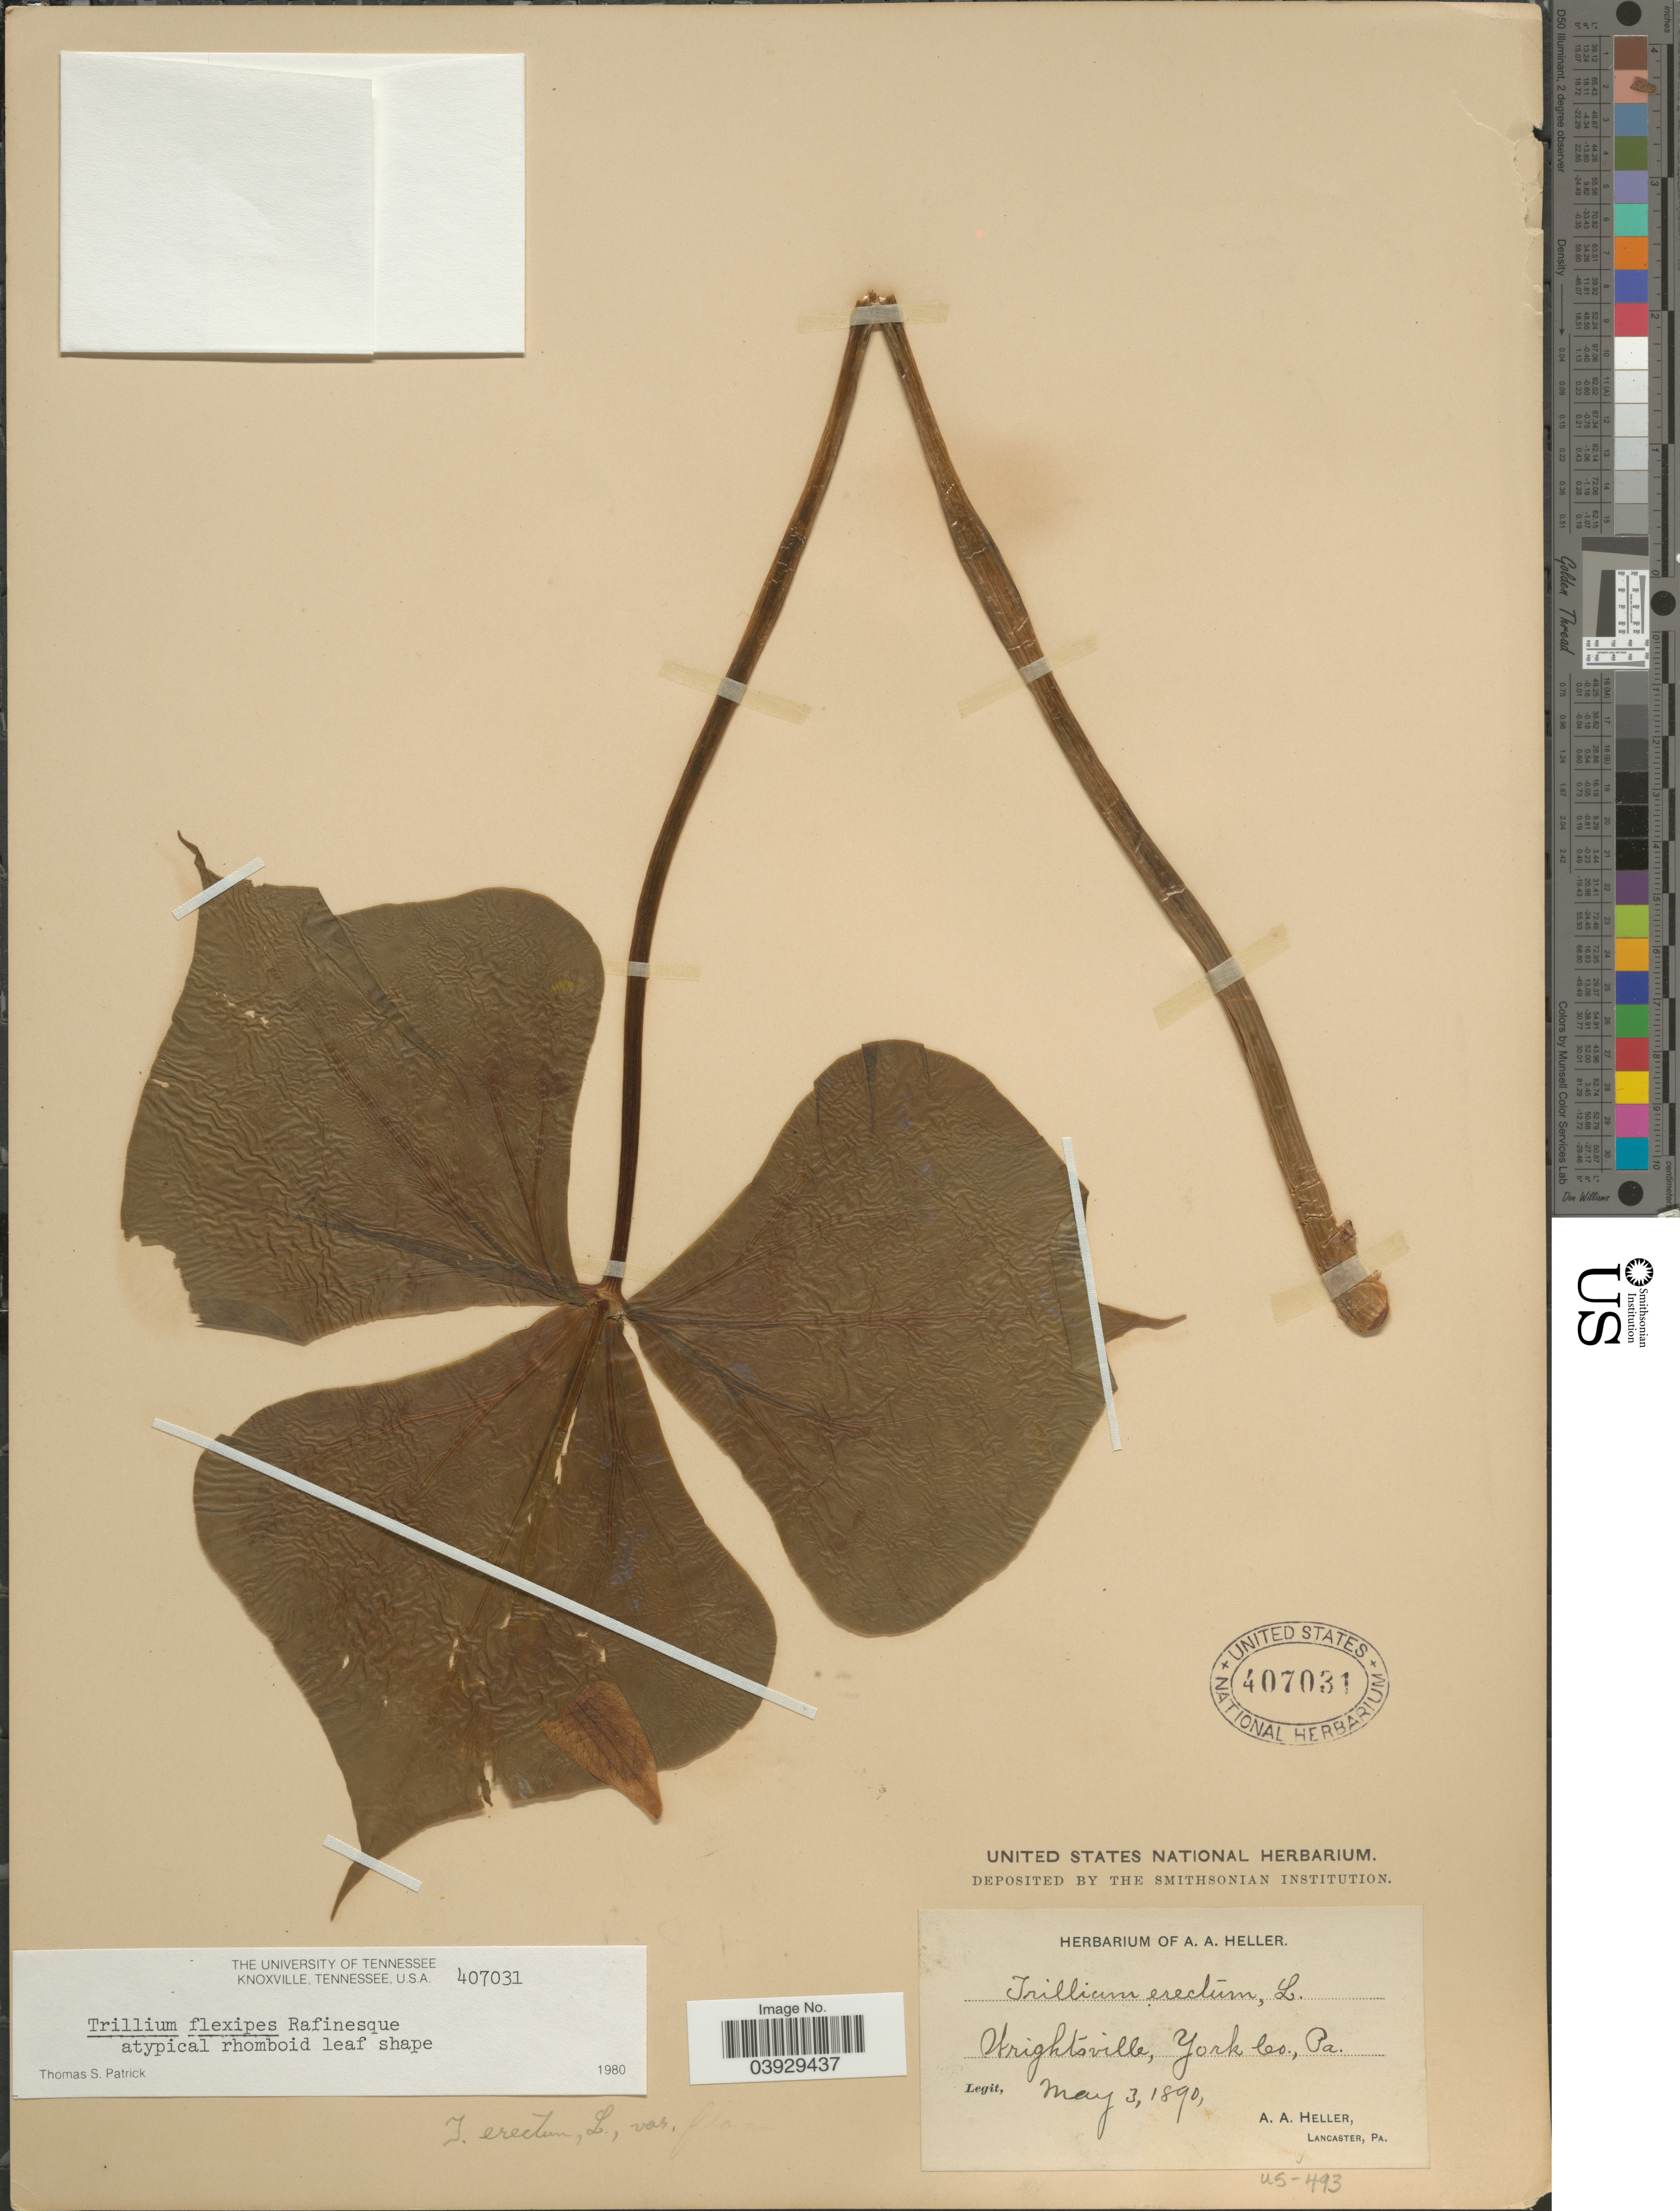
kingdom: Plantae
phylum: Tracheophyta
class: Liliopsida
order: Liliales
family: Melanthiaceae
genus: Trillium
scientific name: Trillium flexipes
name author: Raf.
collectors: A. A. Heller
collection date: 1890-05-03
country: United States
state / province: Pennsylvania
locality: Wrightsville, York Co.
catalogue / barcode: US 407031